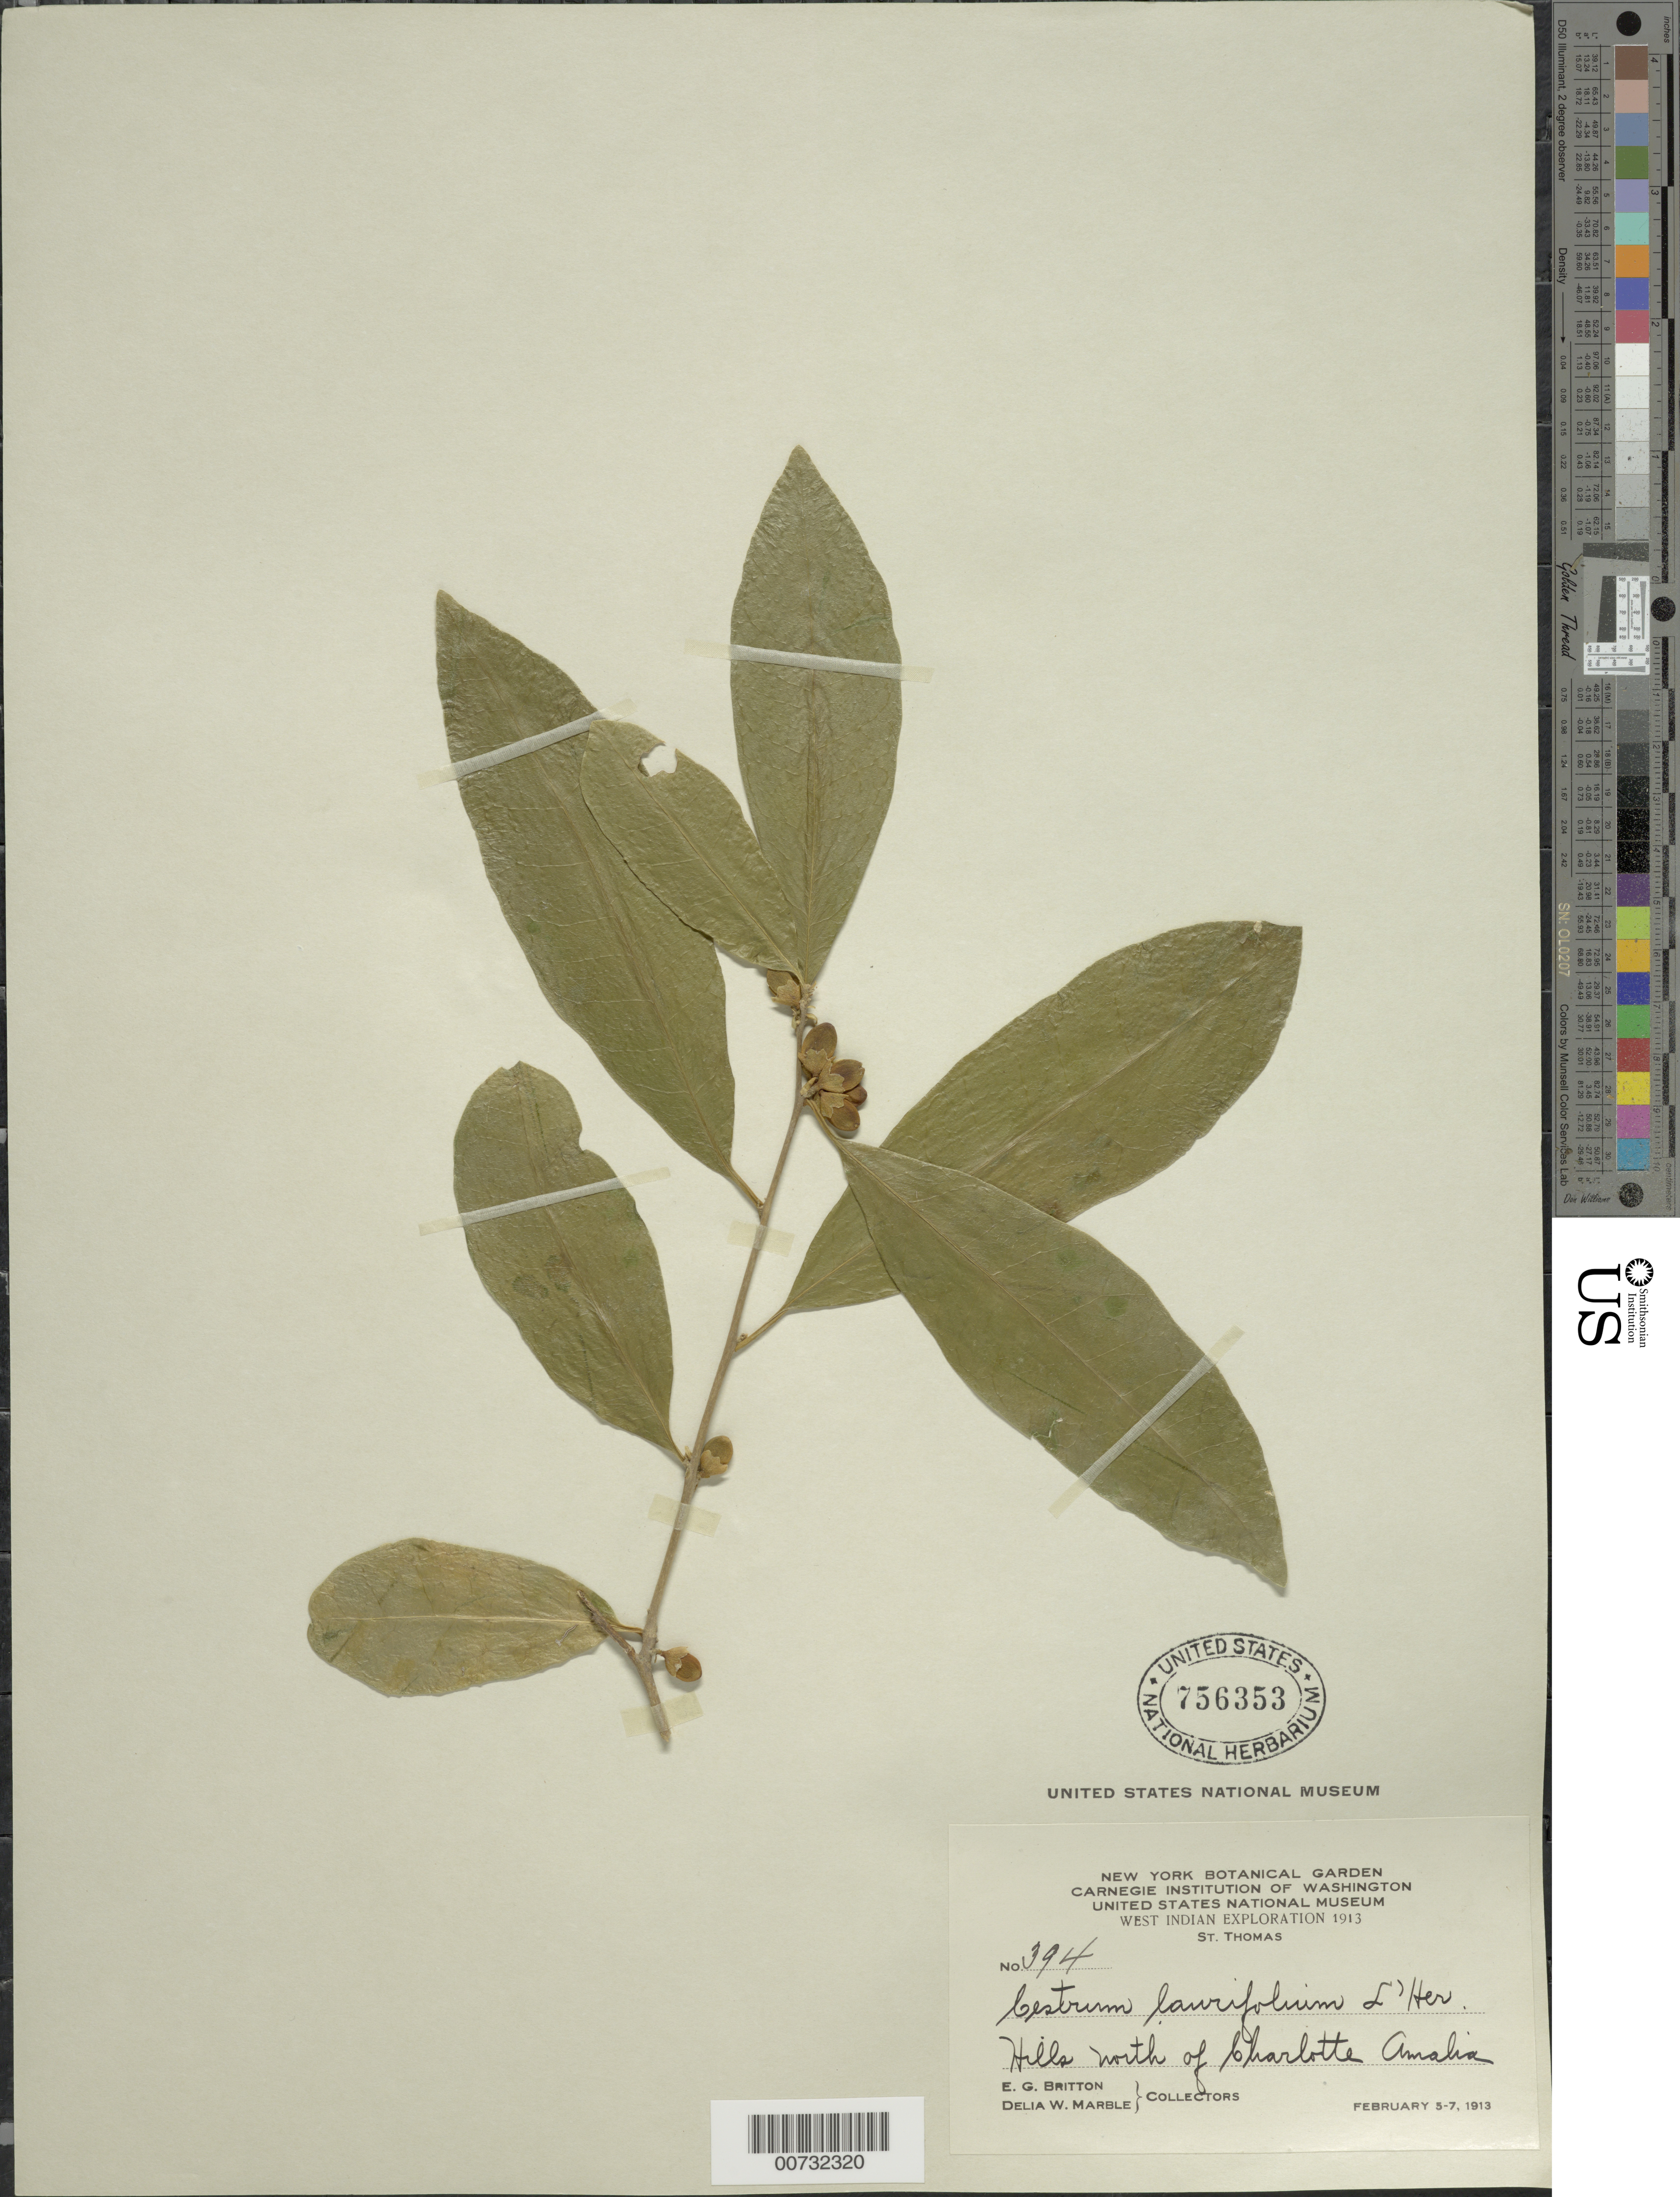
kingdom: Plantae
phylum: Tracheophyta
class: Magnoliopsida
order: Solanales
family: Solanaceae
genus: Cestrum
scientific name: Cestrum laurifolium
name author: L'Hér.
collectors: E. G. Britton & D. W. Marble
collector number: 394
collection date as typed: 05 Feb 1913 to 07 Feb 1913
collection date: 1913-02-05/1913-02-07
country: U.S. Virgin Islands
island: St. Thomas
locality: Charlotte Amalia, N of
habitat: Hills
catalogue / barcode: US 756353